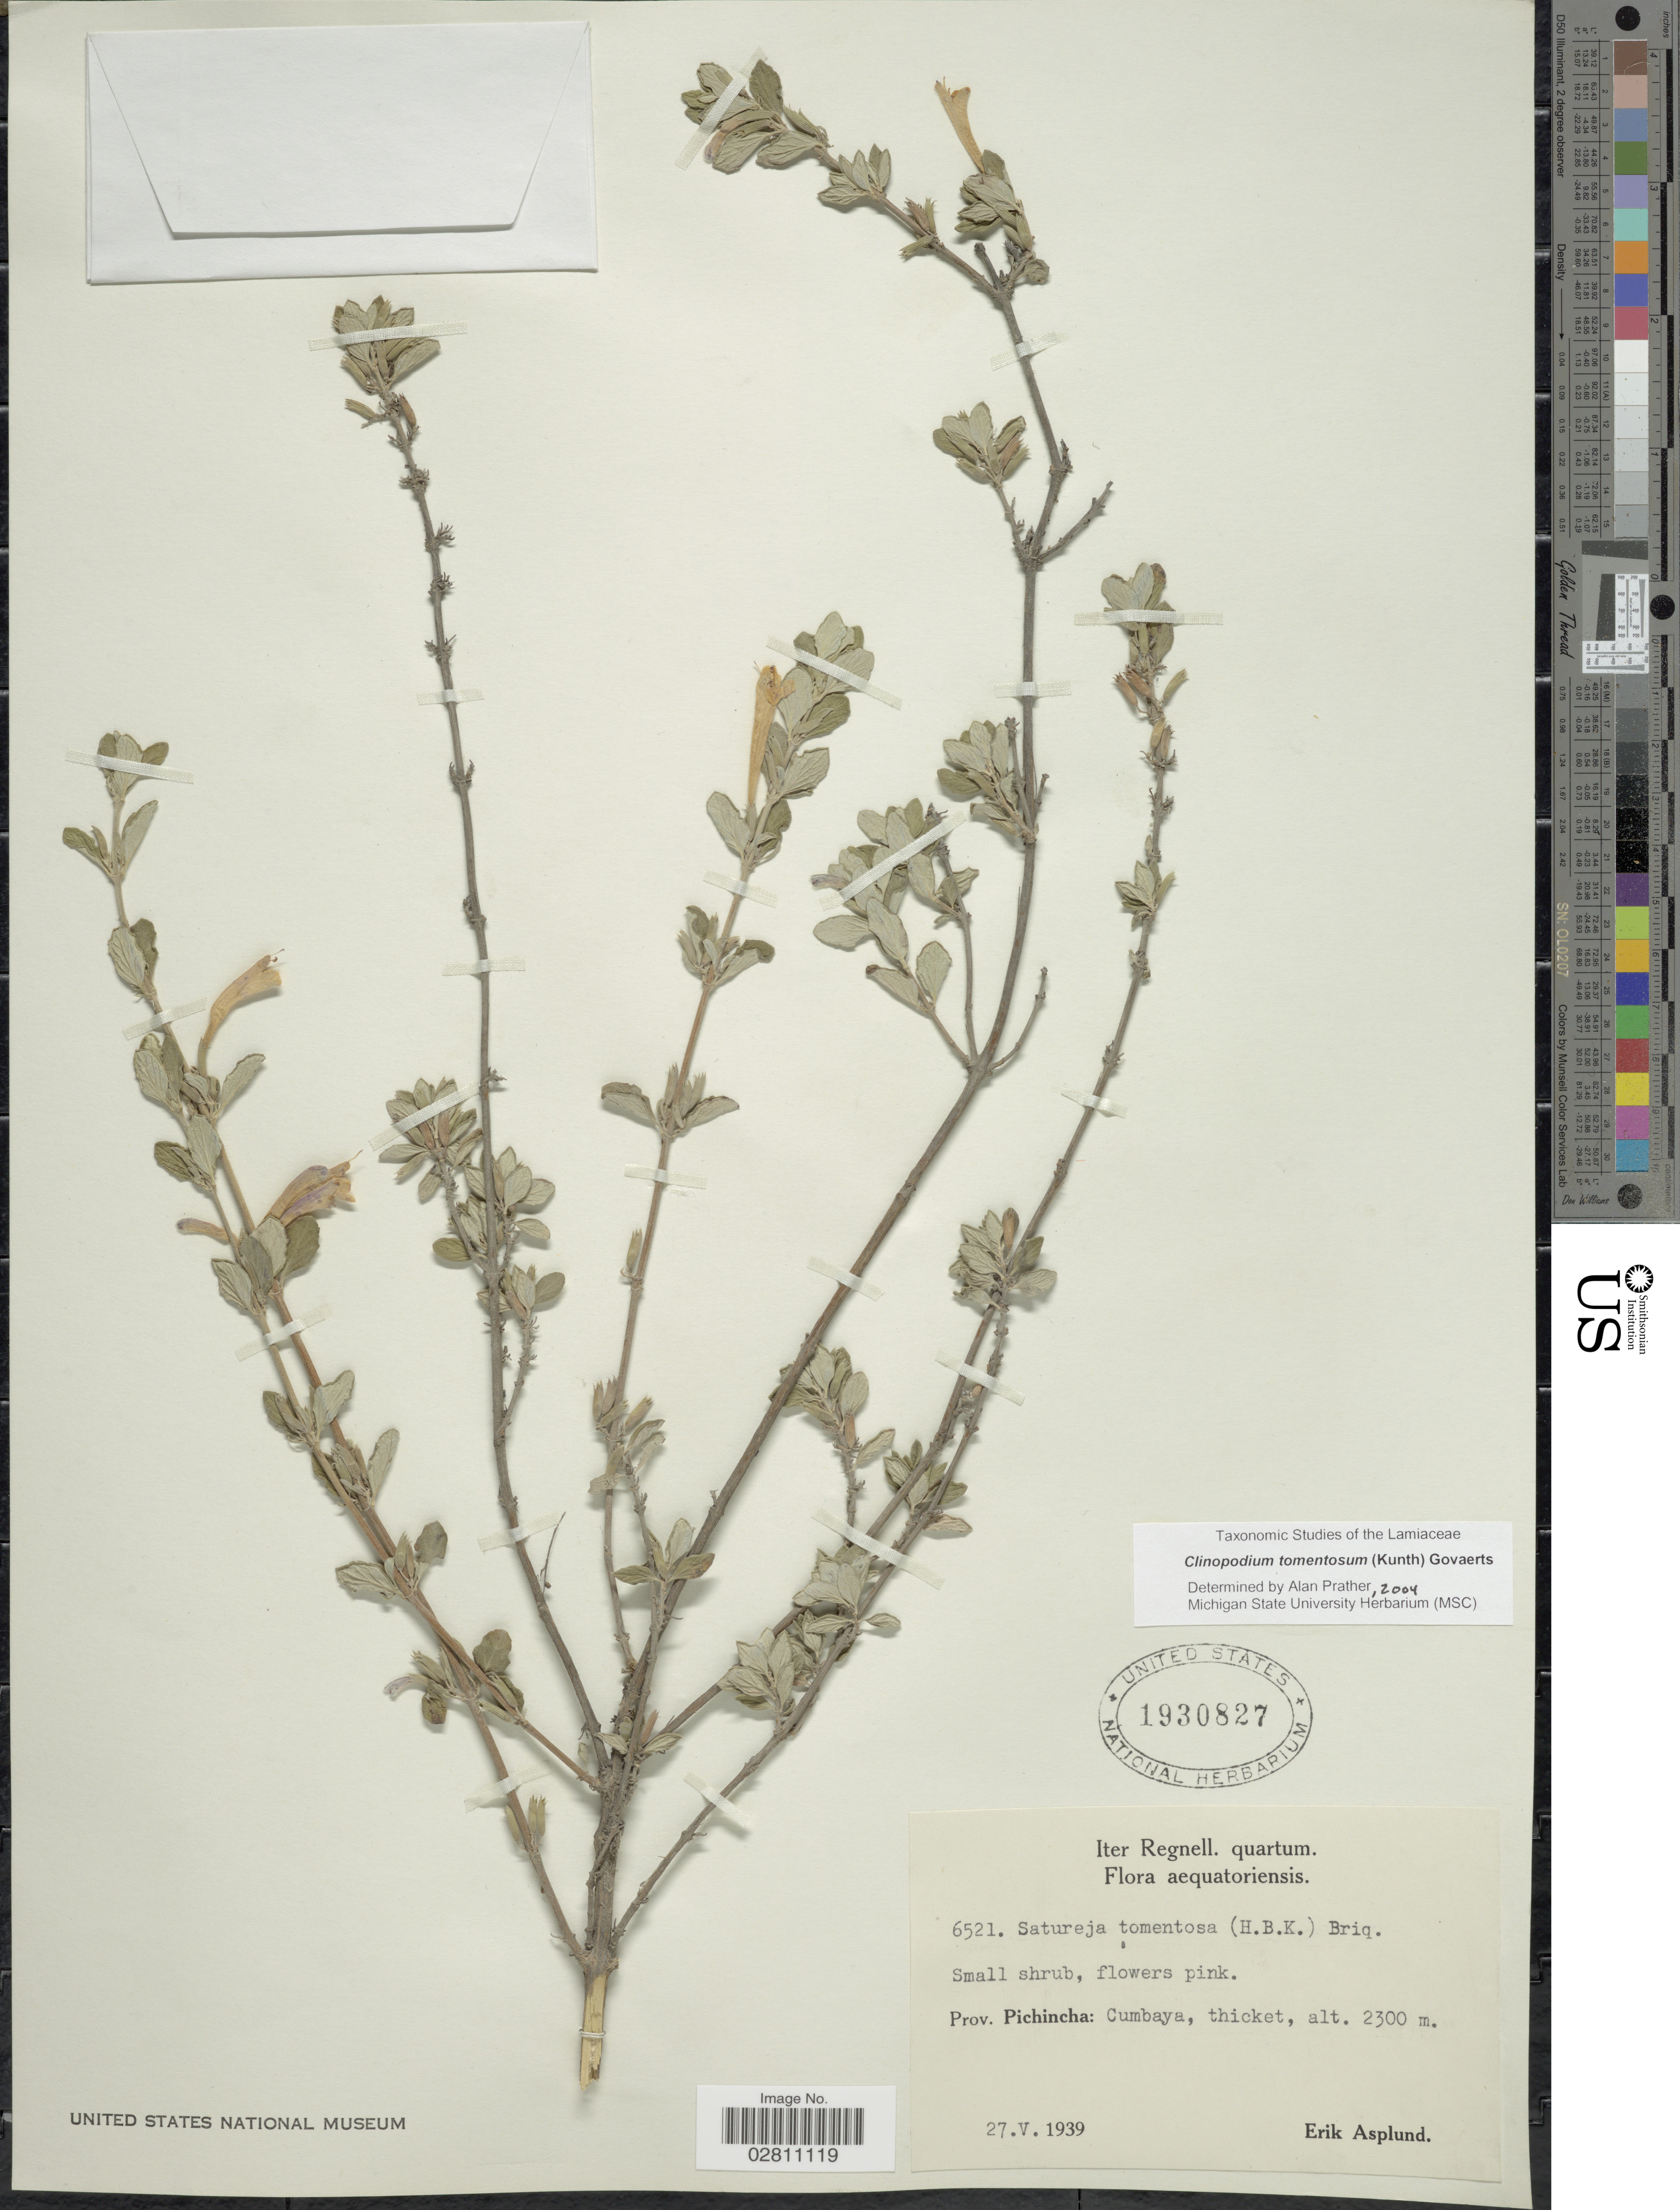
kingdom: Plantae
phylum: Tracheophyta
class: Magnoliopsida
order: Lamiales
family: Lamiaceae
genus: Clinopodium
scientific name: Clinopodium tomentosum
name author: (Kunth) Govaerts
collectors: E. Asplund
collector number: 6521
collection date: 1939-05-27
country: Ecuador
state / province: Pichincha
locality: Prov.: Pichincha: Cumbaya.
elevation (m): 2300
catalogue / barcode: US 1930827